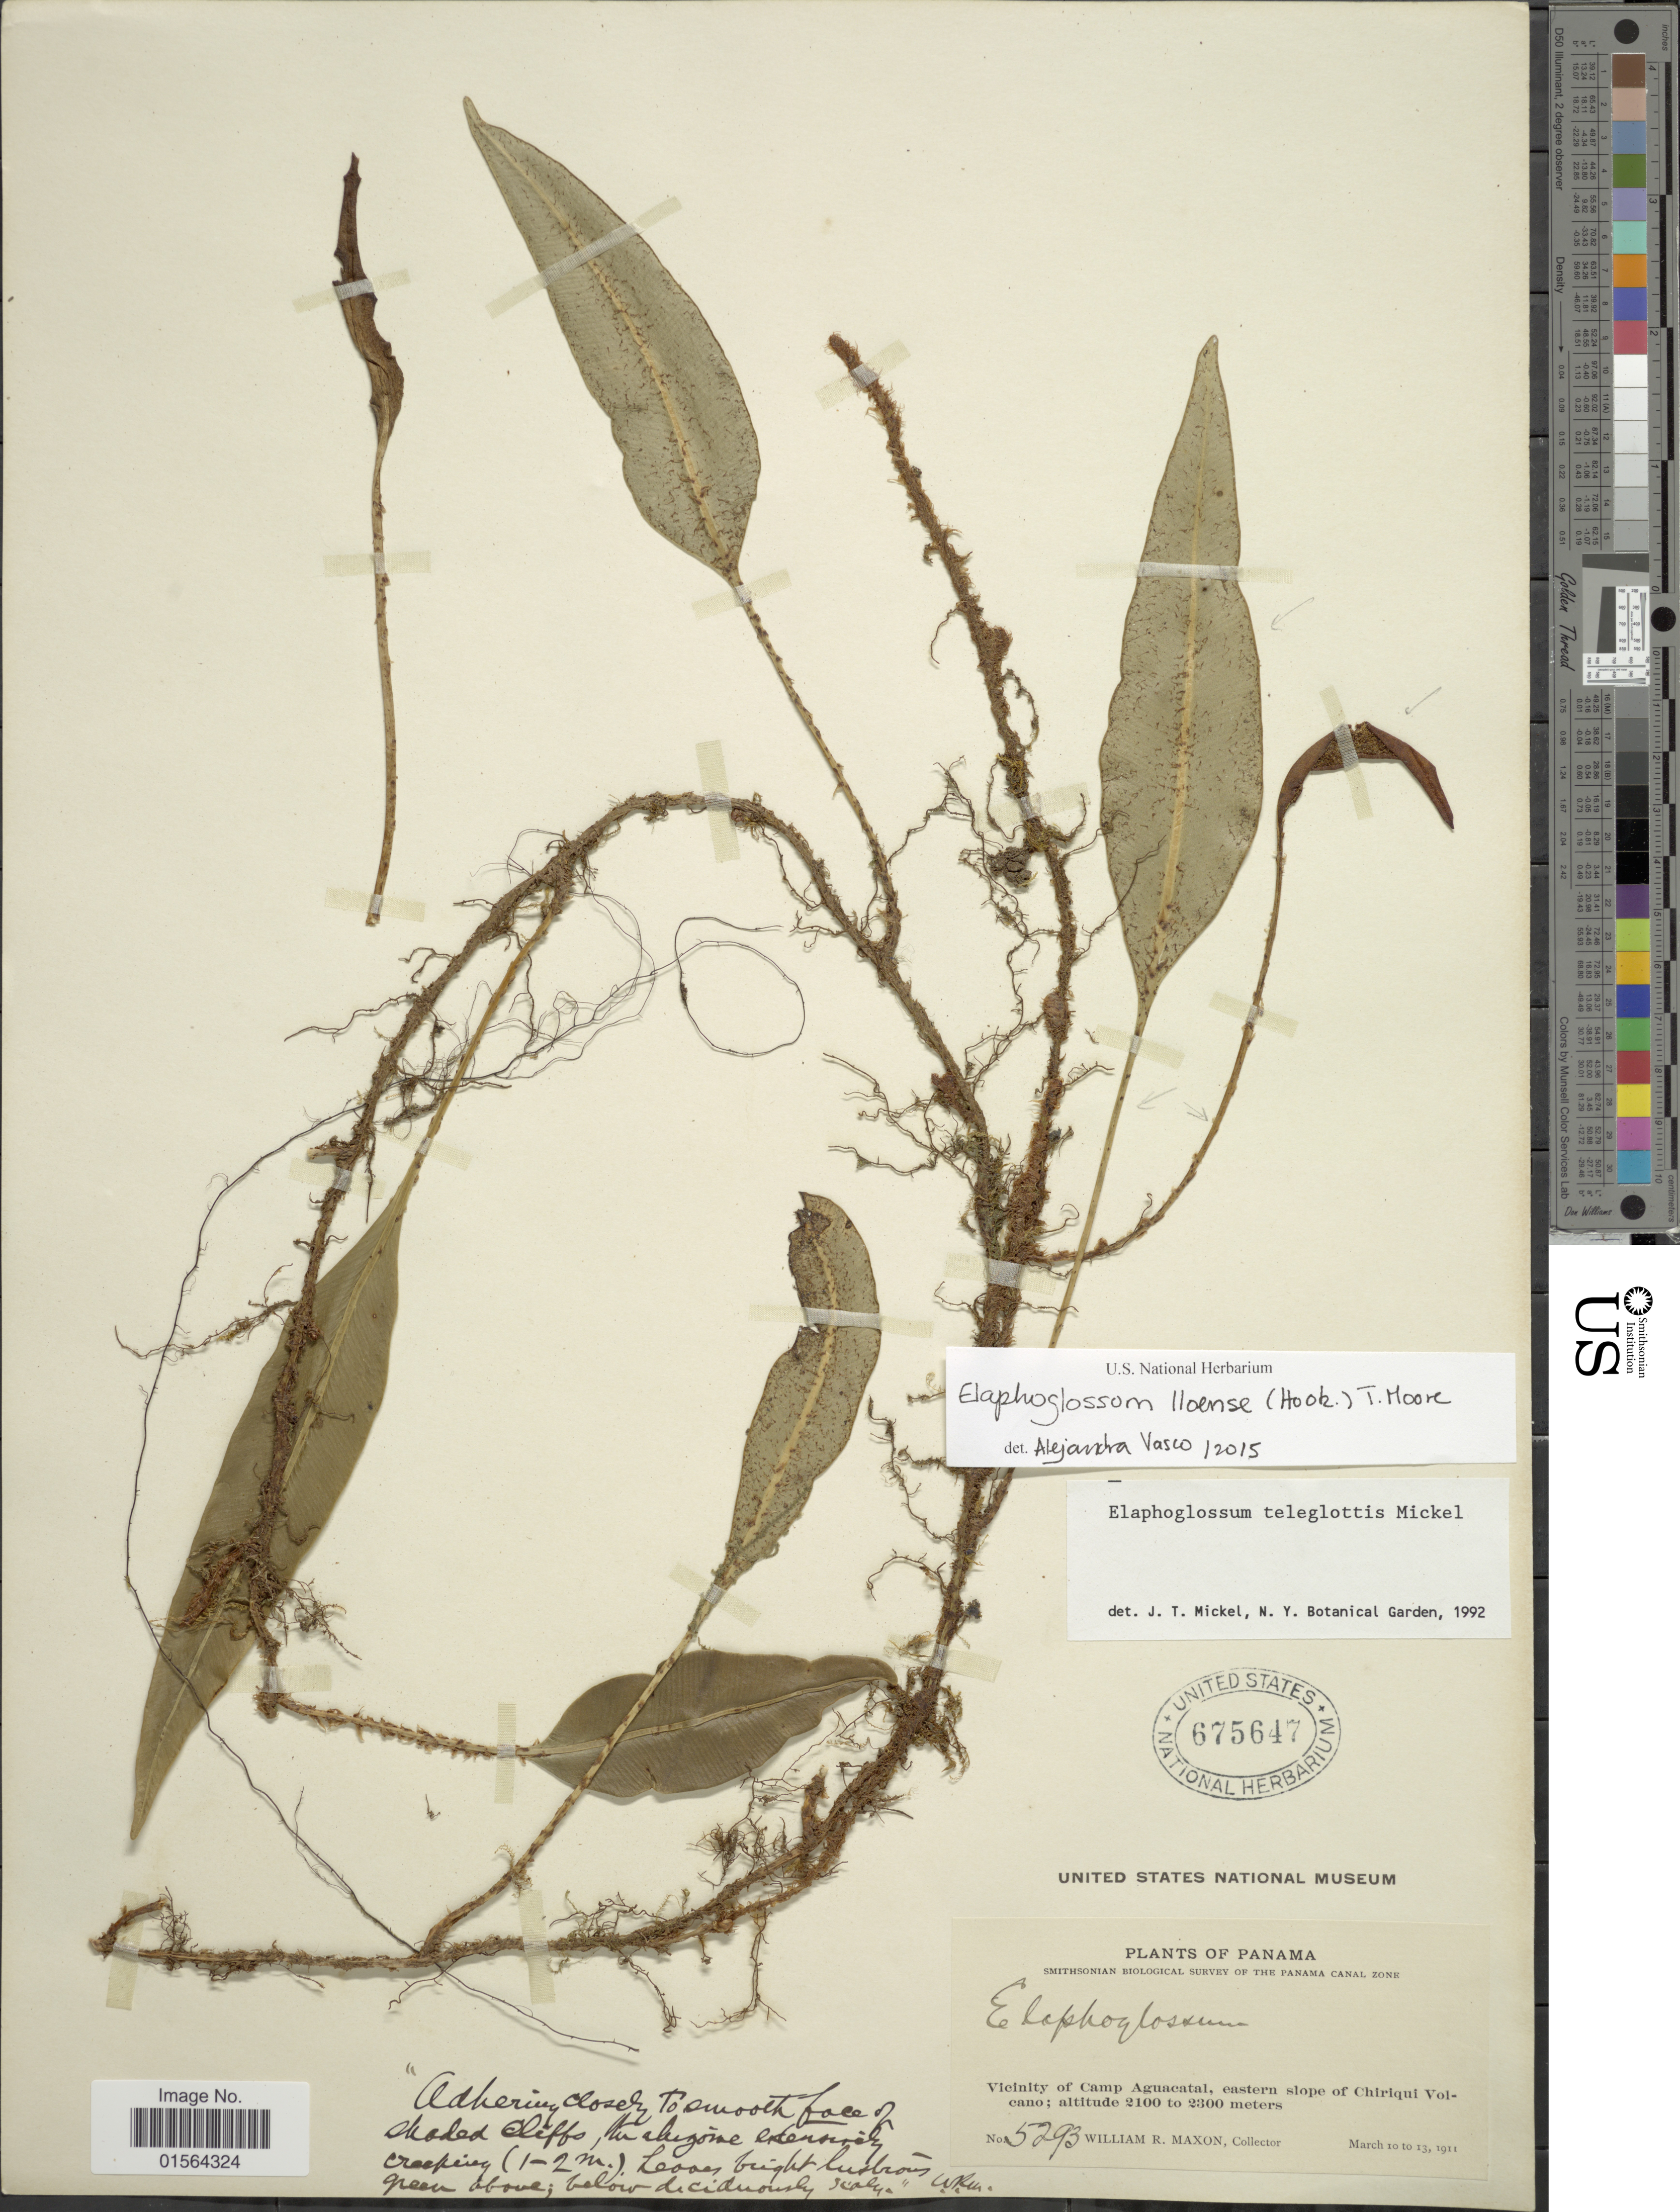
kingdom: Plantae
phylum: Tracheophyta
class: Polypodiopsida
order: Polypodiales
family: Dryopteridaceae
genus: Elaphoglossum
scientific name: Elaphoglossum lloense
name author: (Hook.) T. Moore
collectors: W. R. Maxon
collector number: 5293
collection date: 1911-03-10/1911-03-13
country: Panama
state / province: Chiriqui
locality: Vicinity of Camp Aguacatal, eastern slope of Chiriqui Volcano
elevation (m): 2100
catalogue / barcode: US 675647